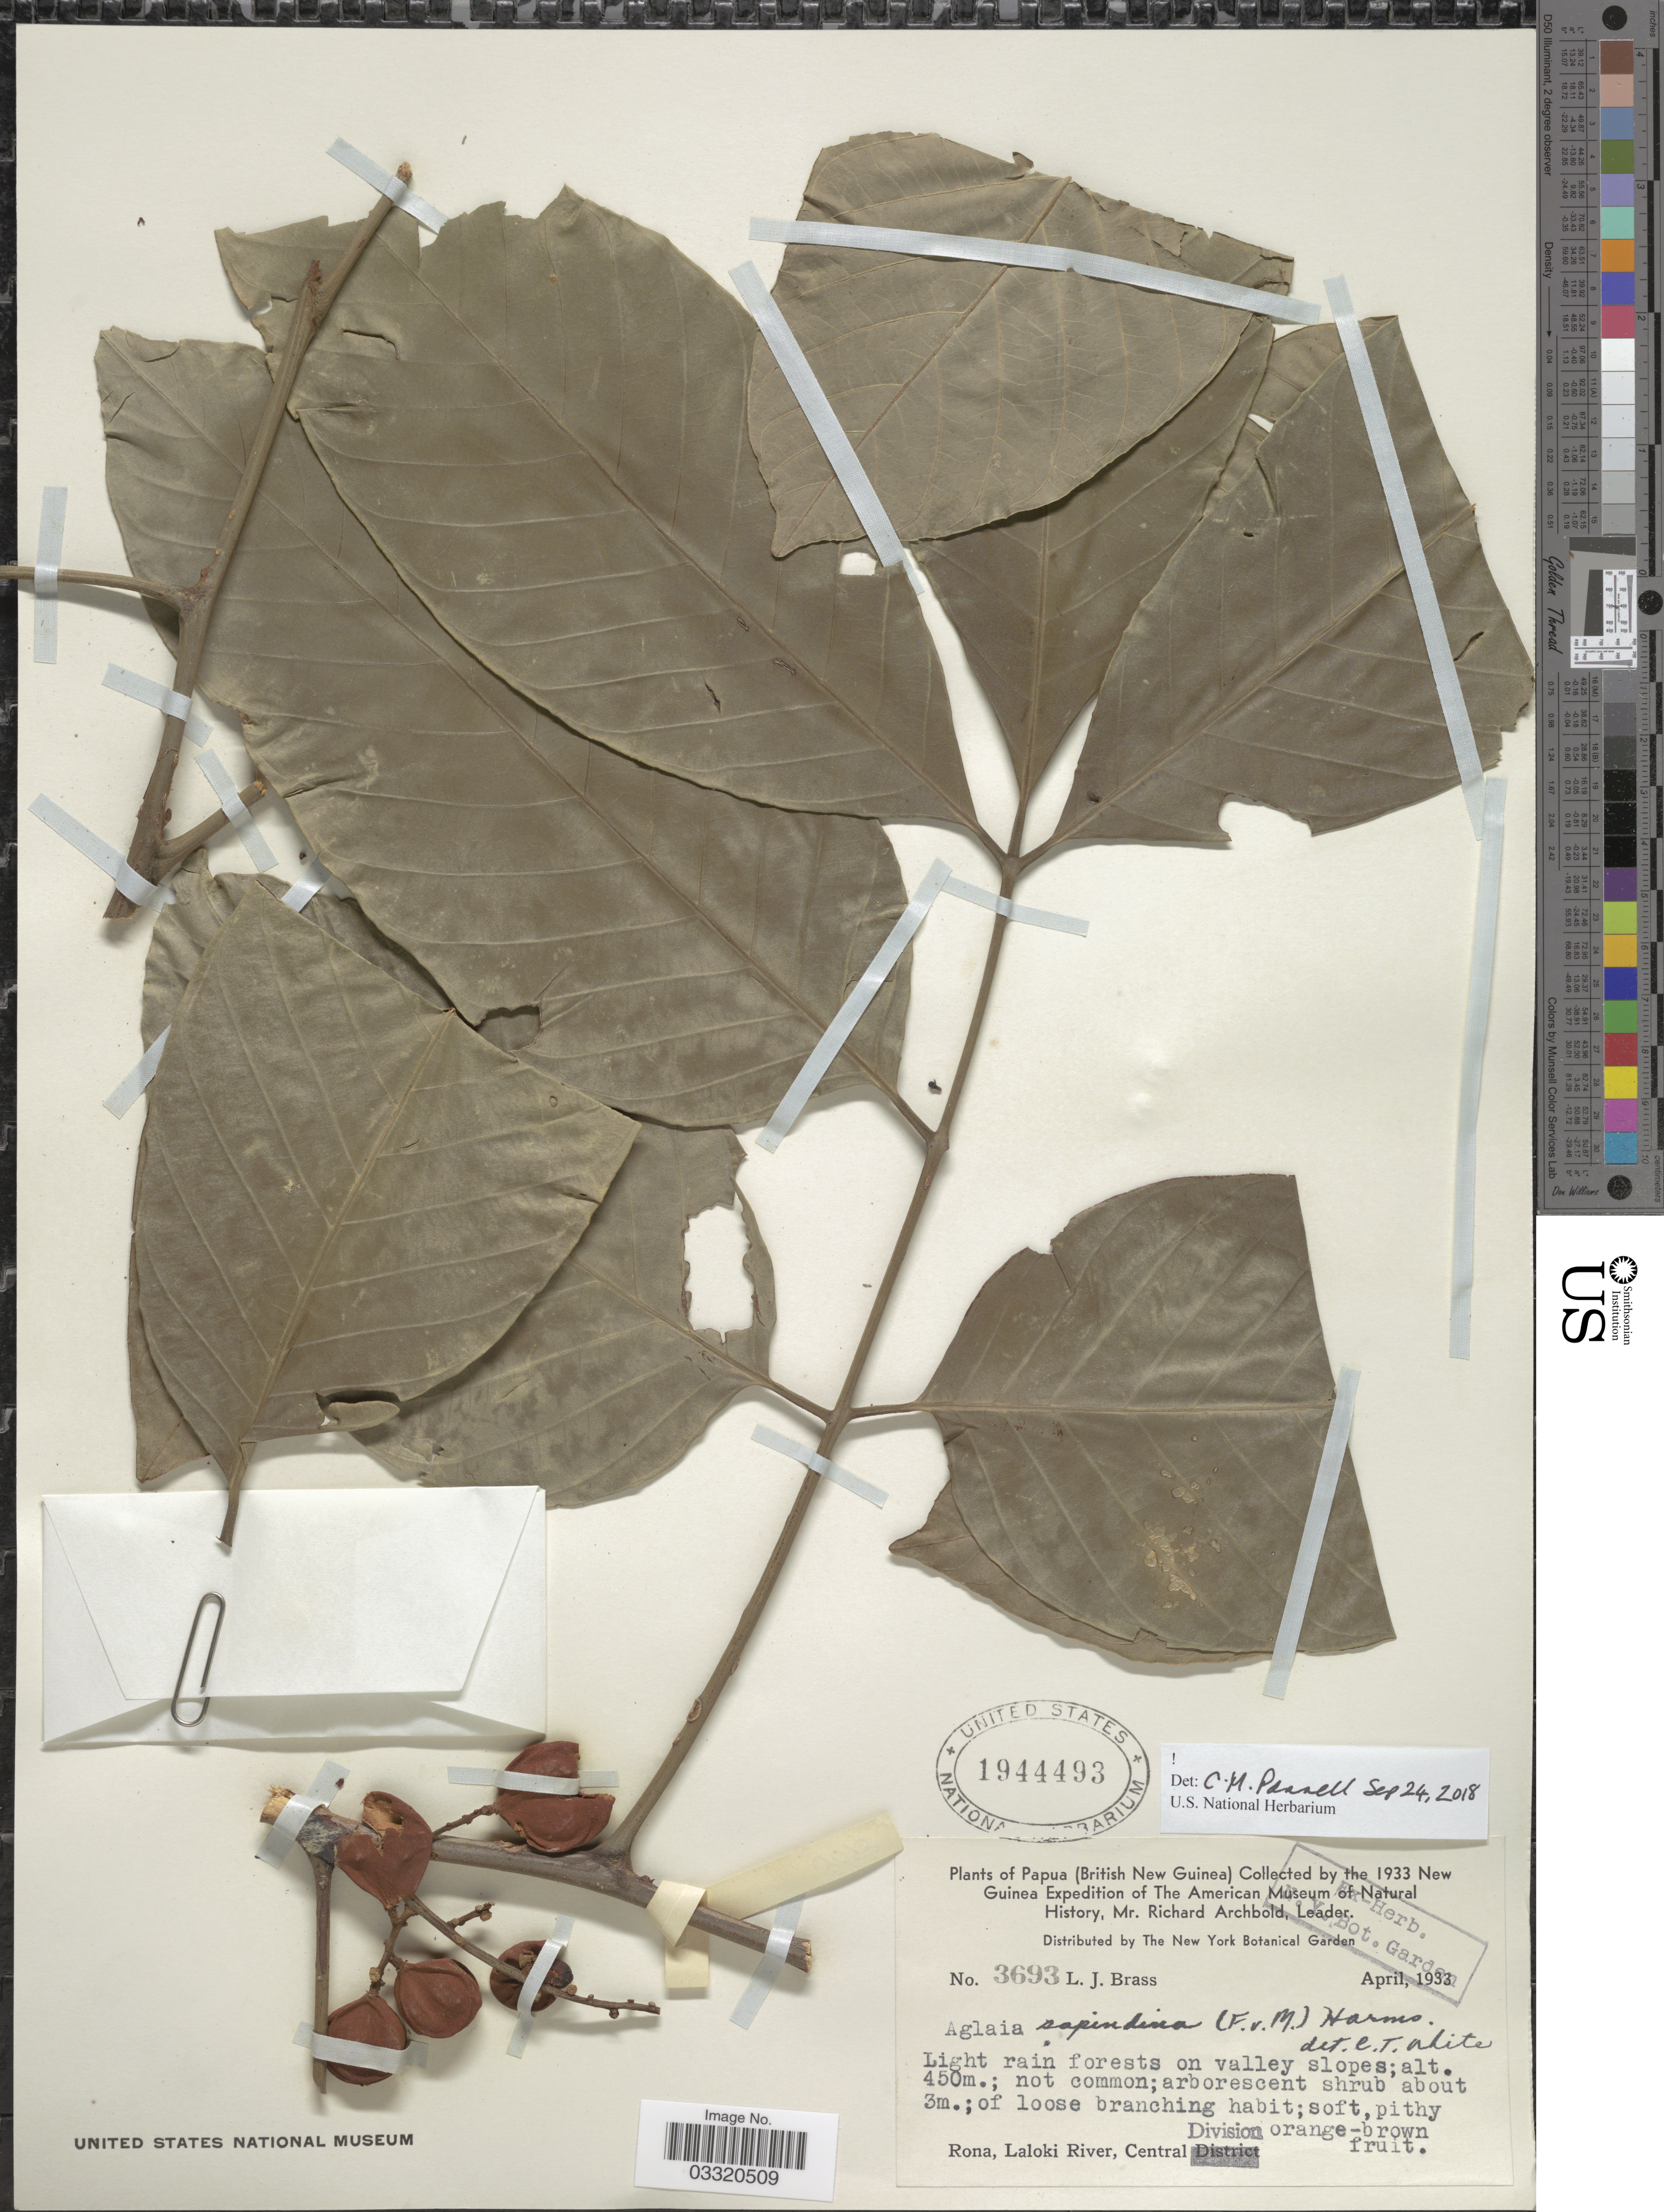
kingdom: Plantae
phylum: Tracheophyta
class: Magnoliopsida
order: Sapindales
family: Meliaceae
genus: Aglaia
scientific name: Aglaia sapindina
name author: (F. Muell.) Harms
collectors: L. J. Brass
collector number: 3693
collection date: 1933-04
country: Papua New Guinea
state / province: Central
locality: Papua (British New Guinea). Rona, Laloki River, Central Division.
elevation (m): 450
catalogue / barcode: US 1944493